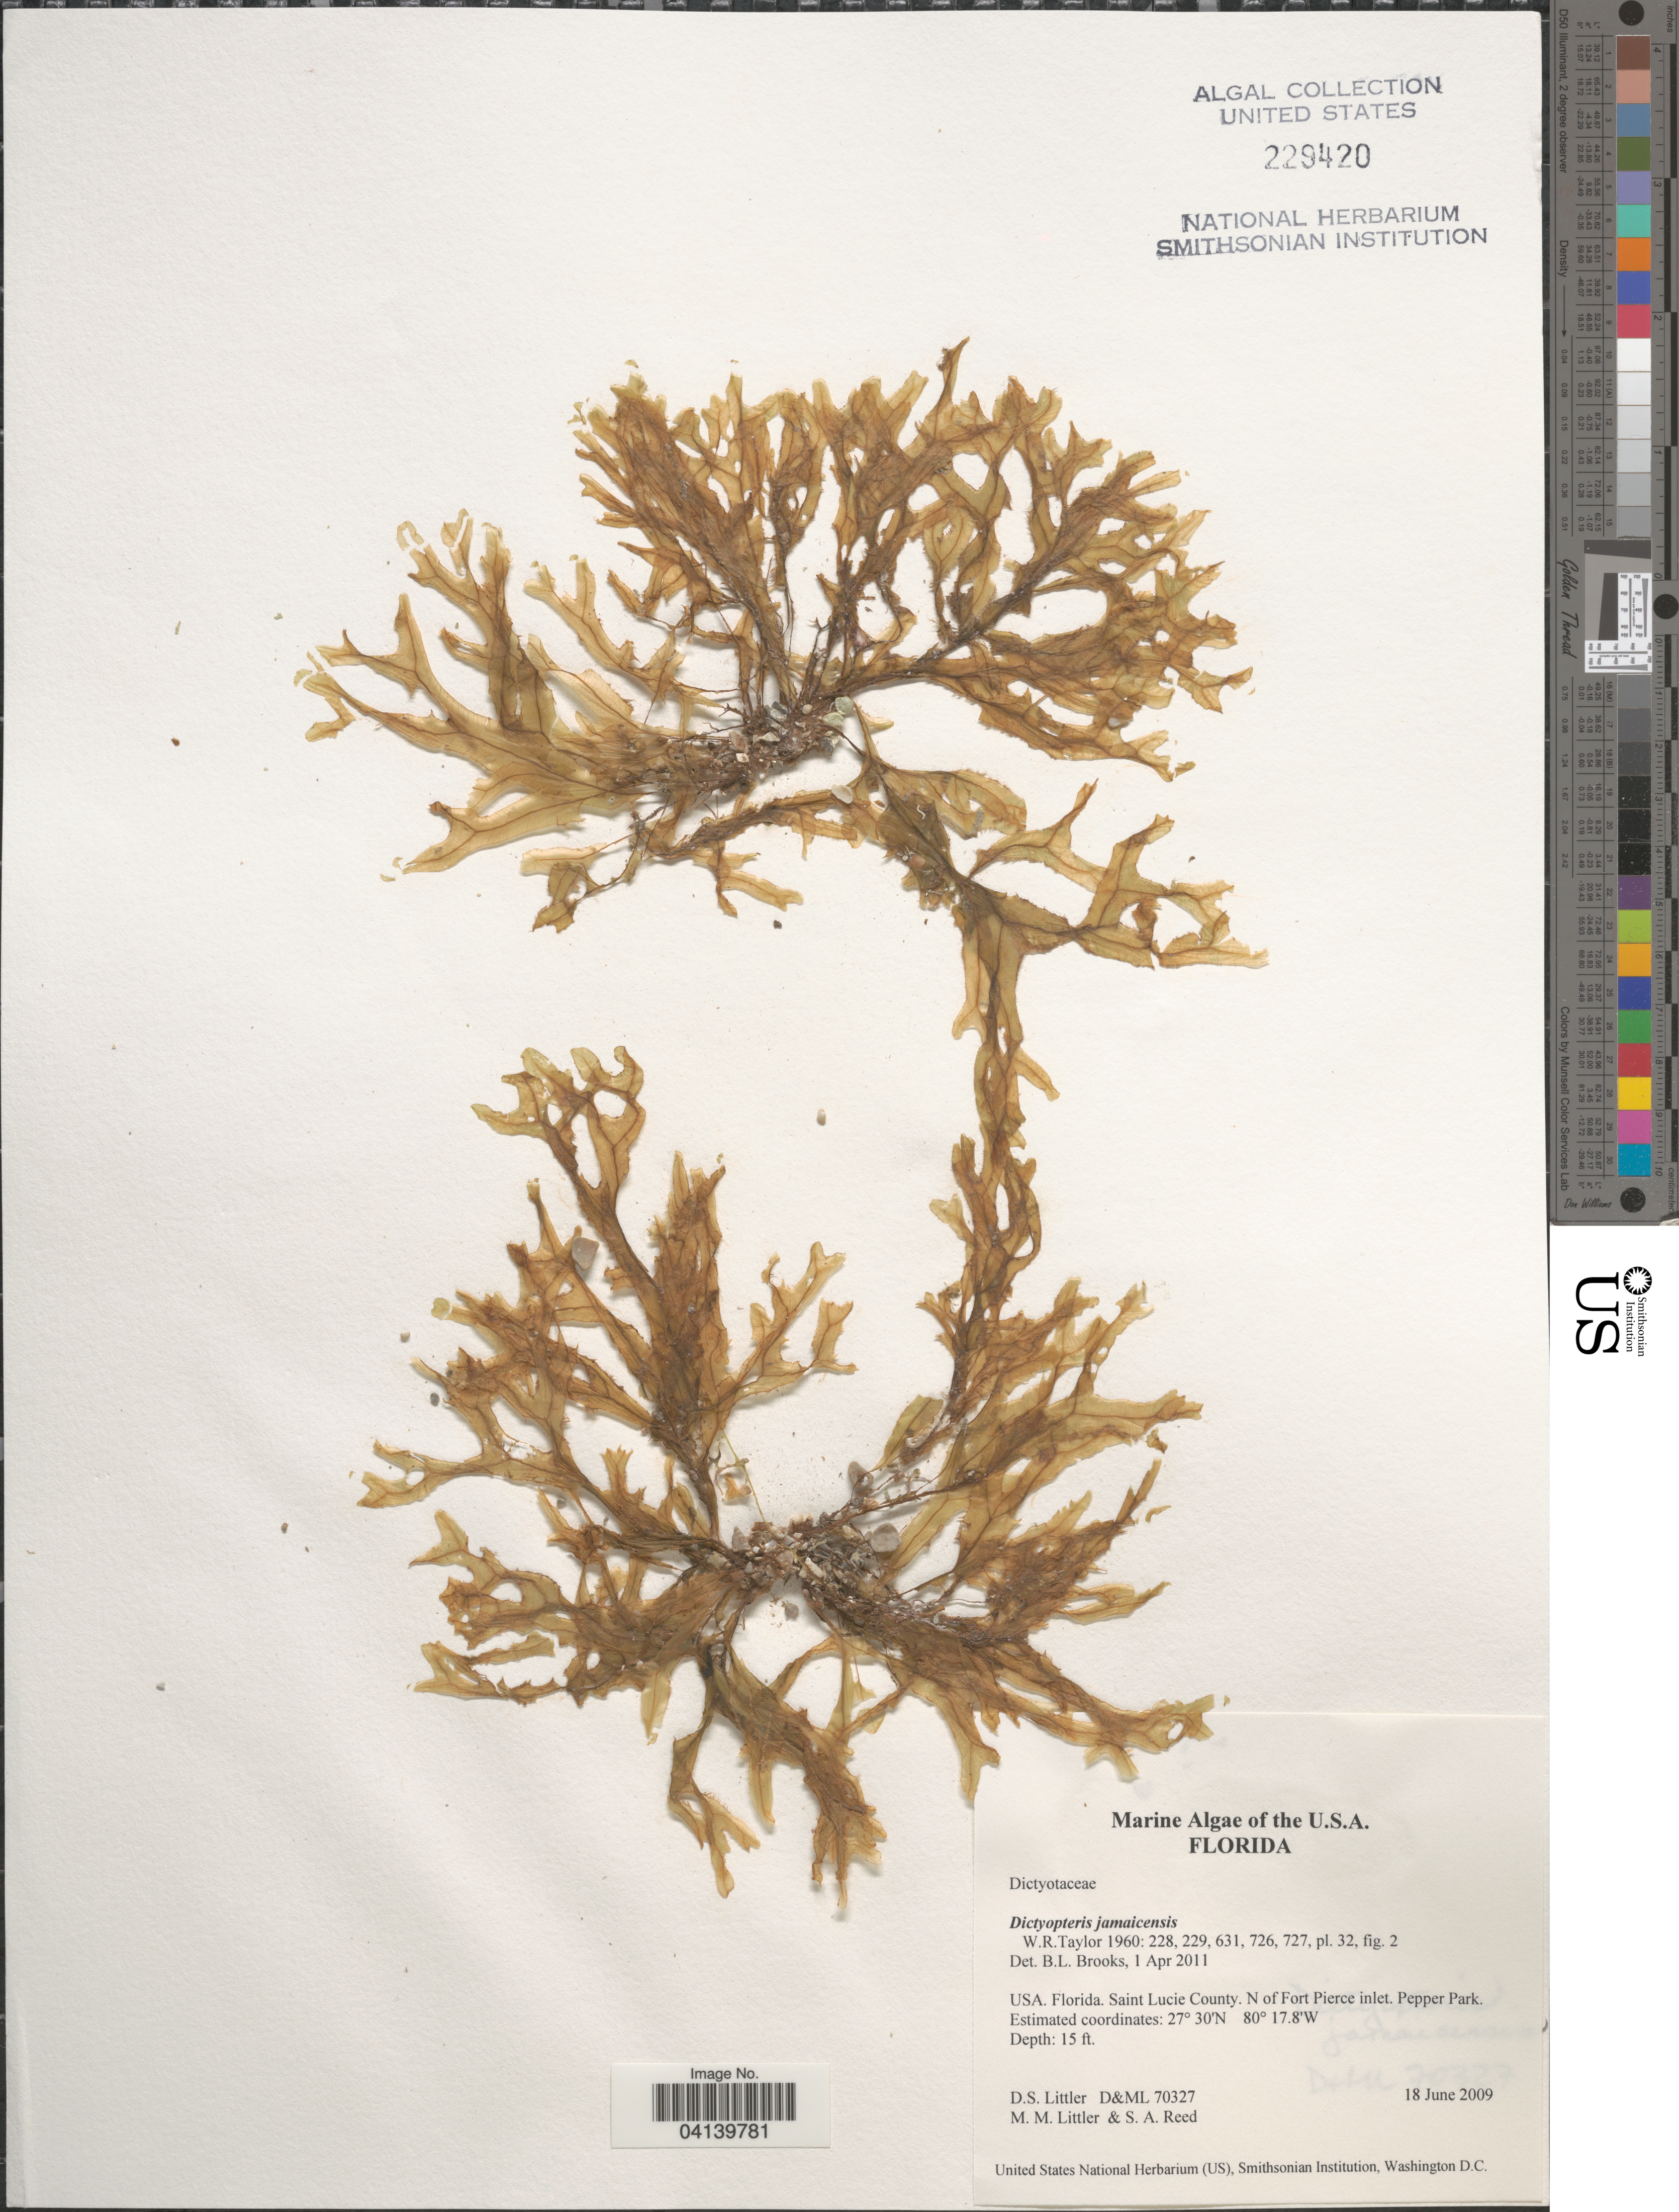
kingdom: Chromista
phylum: Ochrophyta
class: Phaeophyceae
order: Dictyotales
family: Dictyotaceae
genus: Dictyopteris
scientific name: Dictyopteris jamaicensis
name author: W.R. Taylor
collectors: D. S. Littler & S. Reed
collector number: D&ML 70327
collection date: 2009-06-18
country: United States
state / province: Florida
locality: Saint Lucie County. N of Fort Pierce inlet. Pepper Park.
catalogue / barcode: US 229420